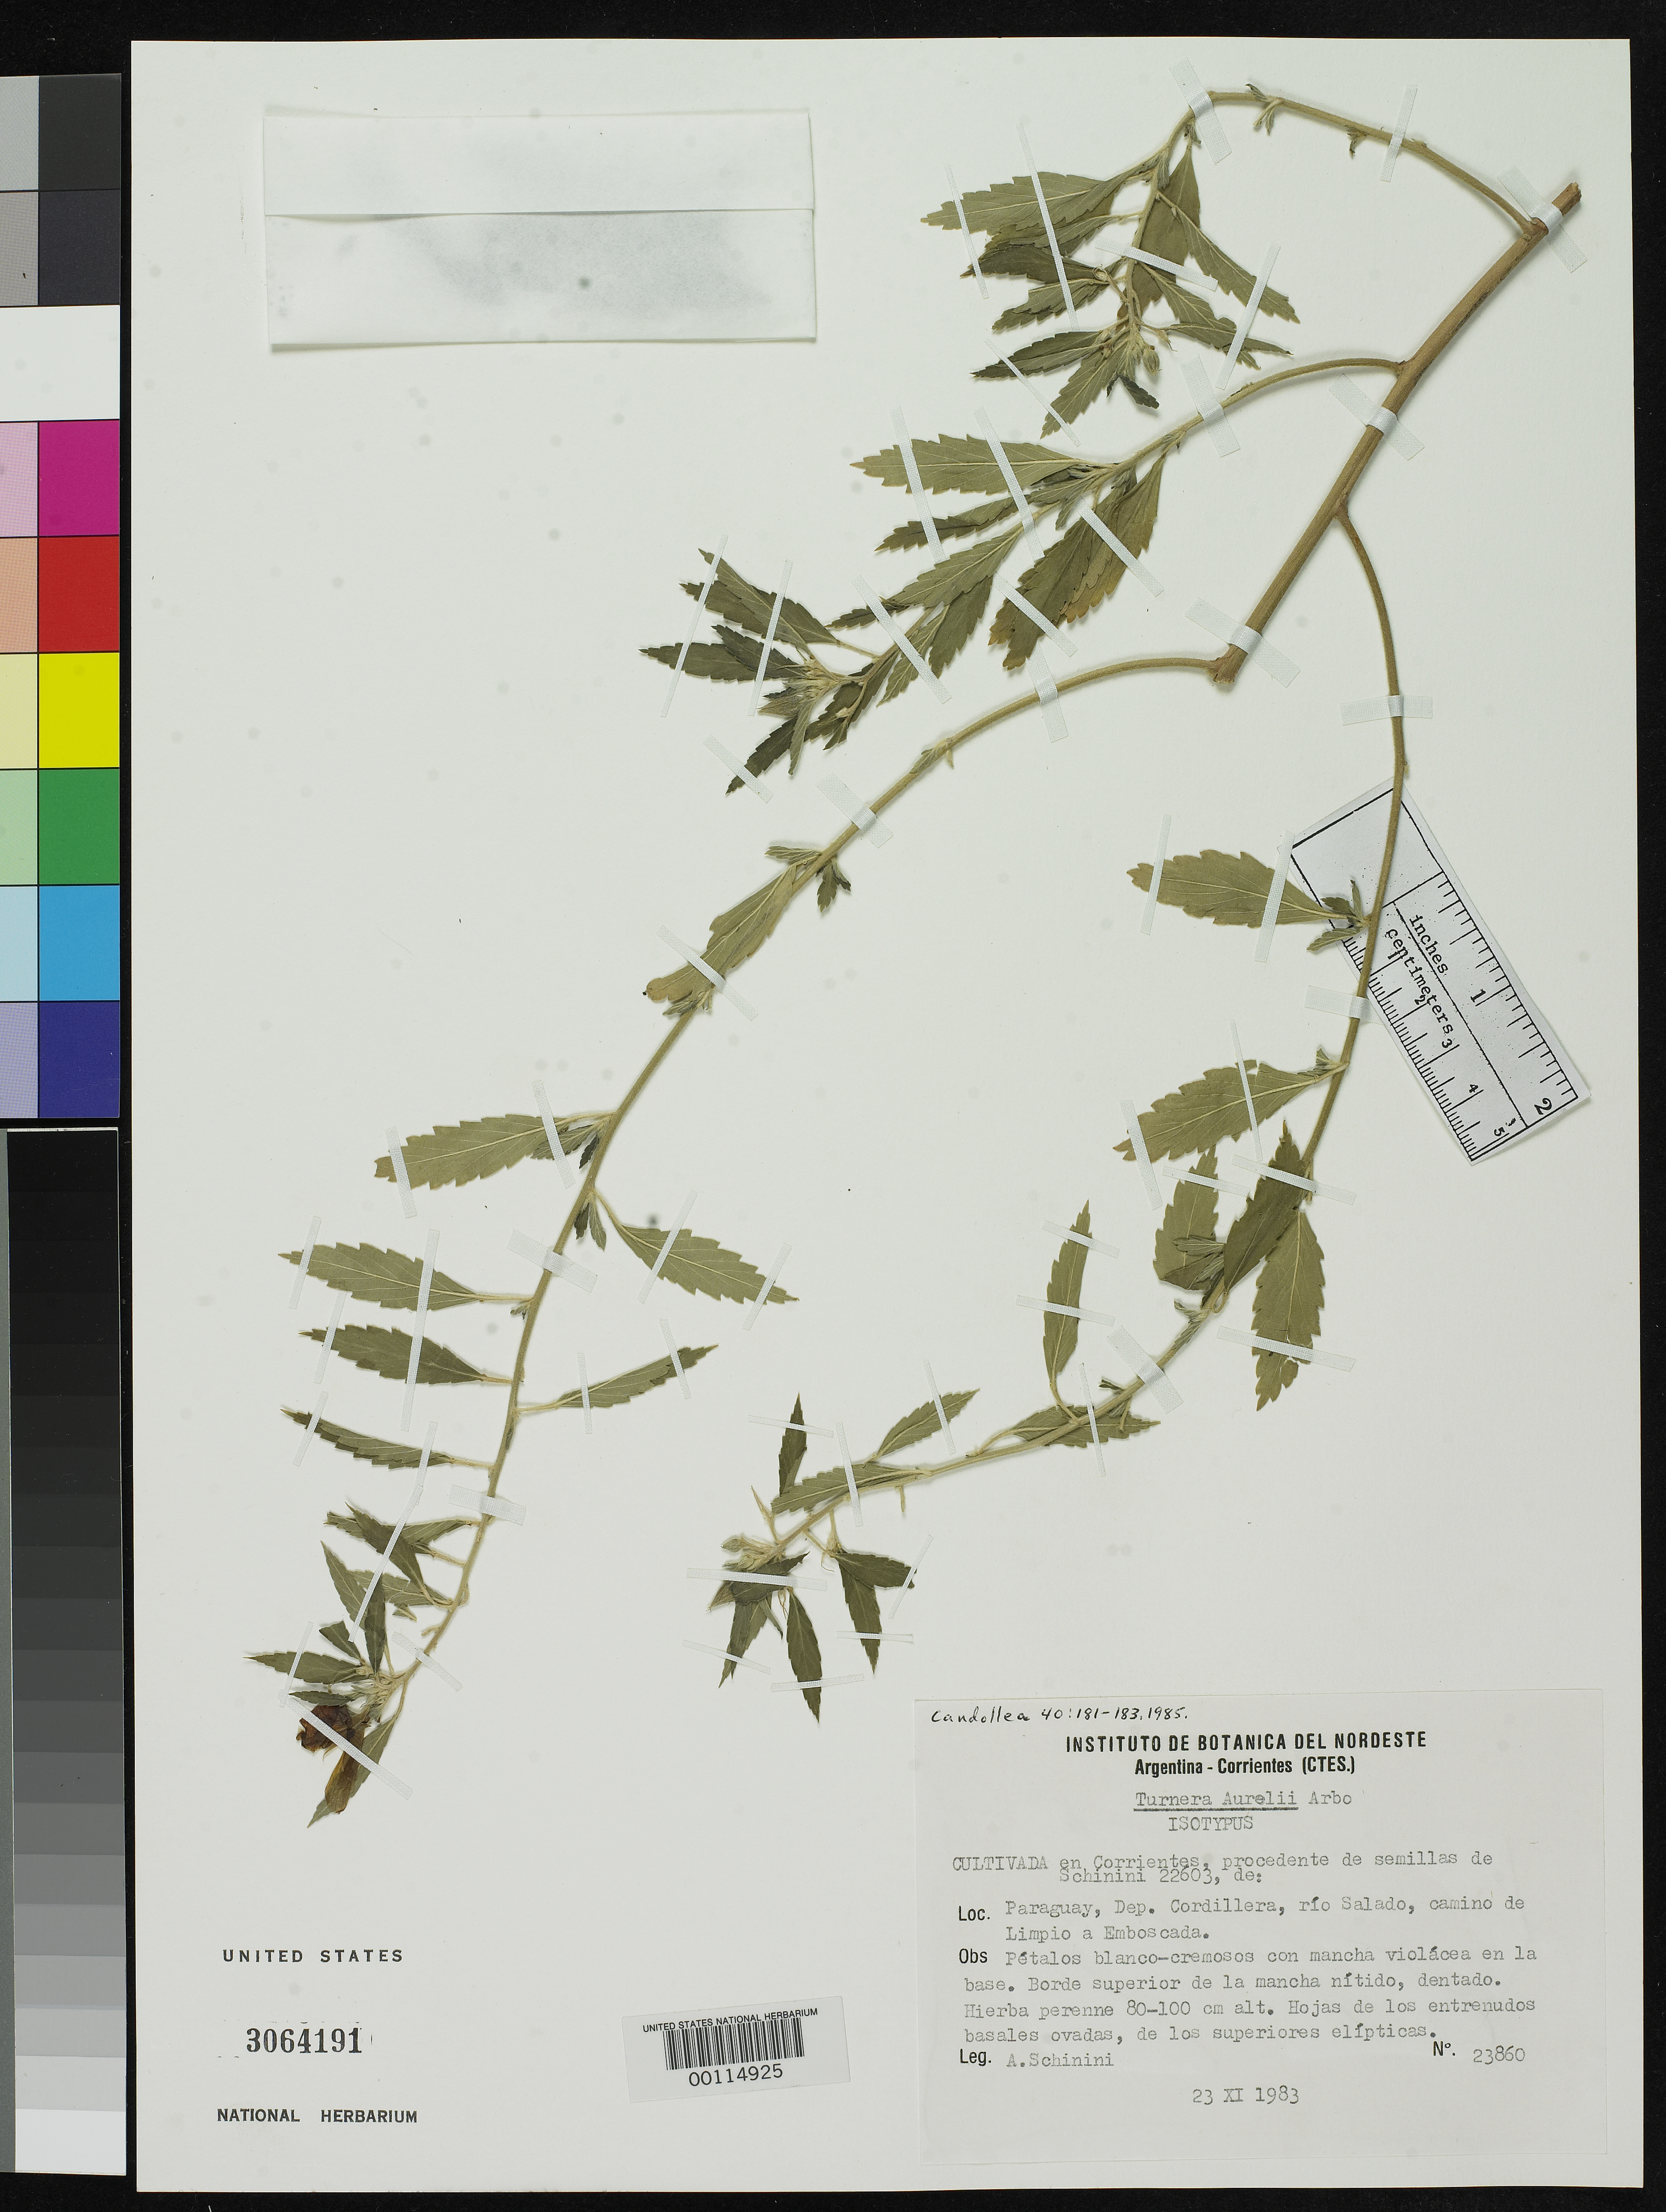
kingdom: Plantae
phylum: Tracheophyta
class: Magnoliopsida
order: Malpighiales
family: Turneraceae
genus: Turnera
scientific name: Turnera aurelii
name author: Arbo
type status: Isotype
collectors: A. Schinini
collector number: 23860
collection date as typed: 23 Nov 1983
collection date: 1983-11-23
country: Paraguay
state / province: Cordillera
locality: Rio Salado, rd between Limpio and Emboscada.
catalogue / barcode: US 3064191